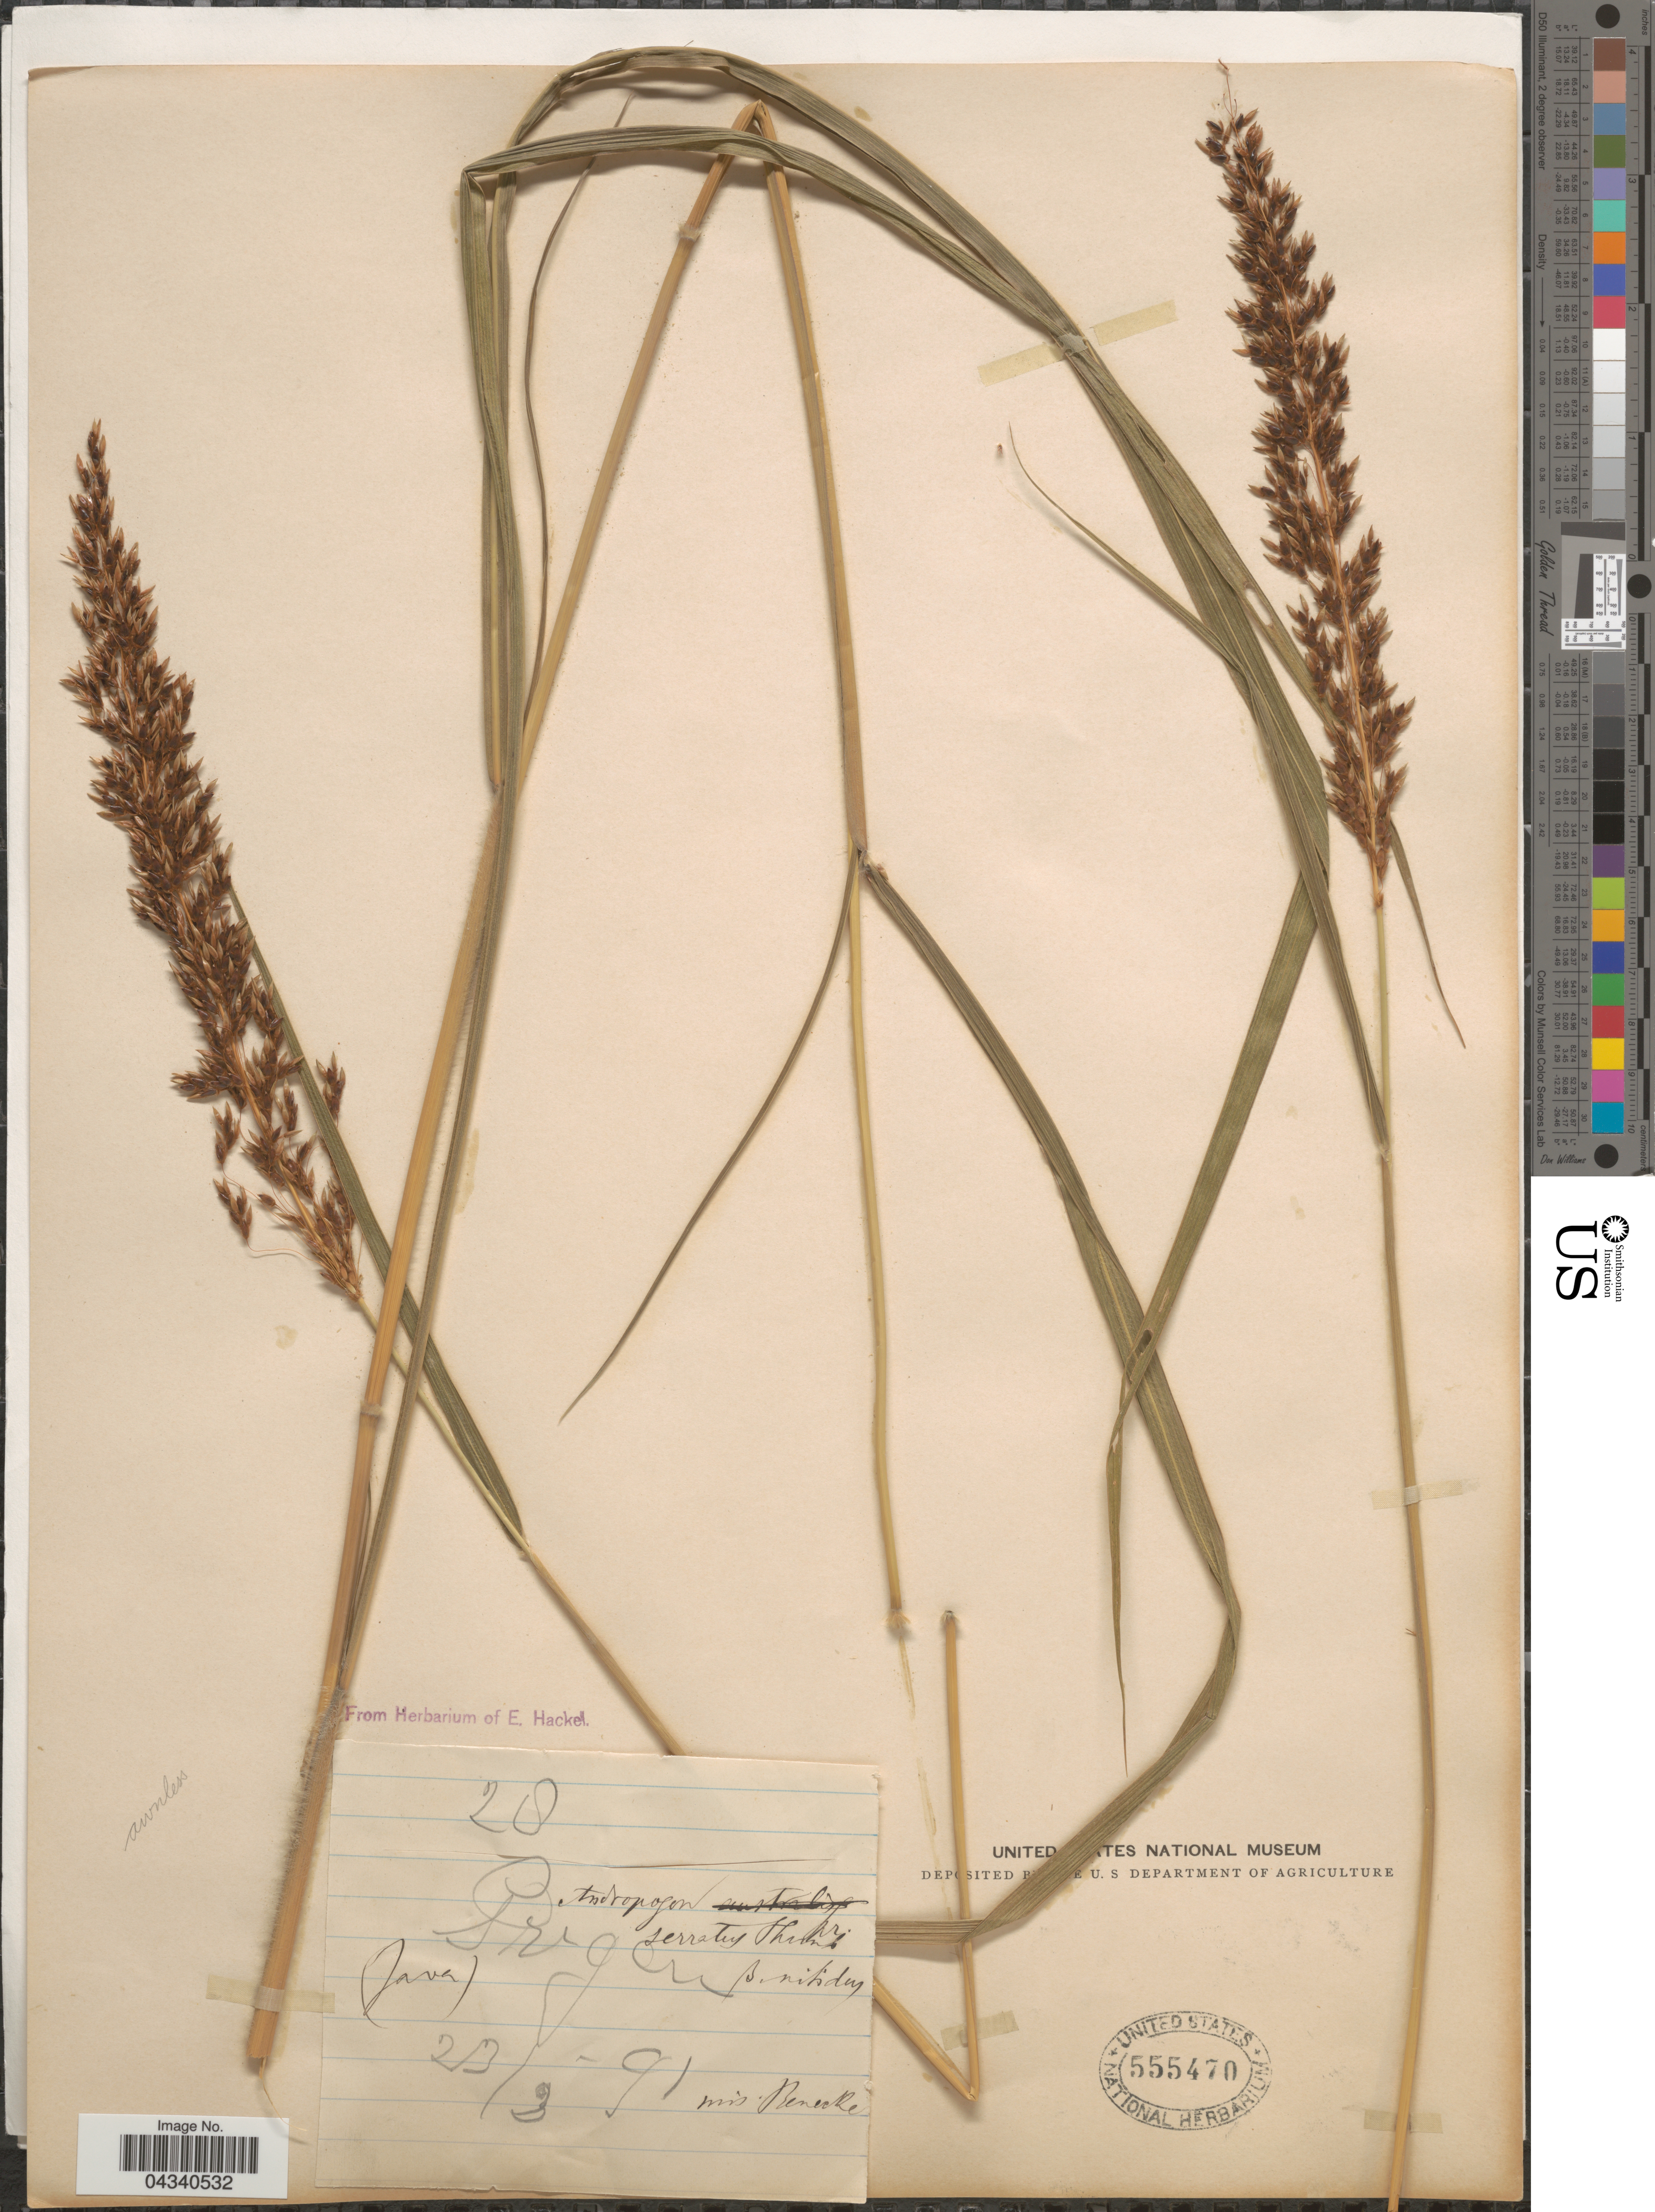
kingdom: Plantae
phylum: Tracheophyta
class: Liliopsida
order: Poales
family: Poaceae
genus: Sorghum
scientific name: Sorghum nitidum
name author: (Vahl) Pers.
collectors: Miss Benecke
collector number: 28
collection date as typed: Transcribed d/m/y: 23/3/91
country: Indonesia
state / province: Java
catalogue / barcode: US 555470